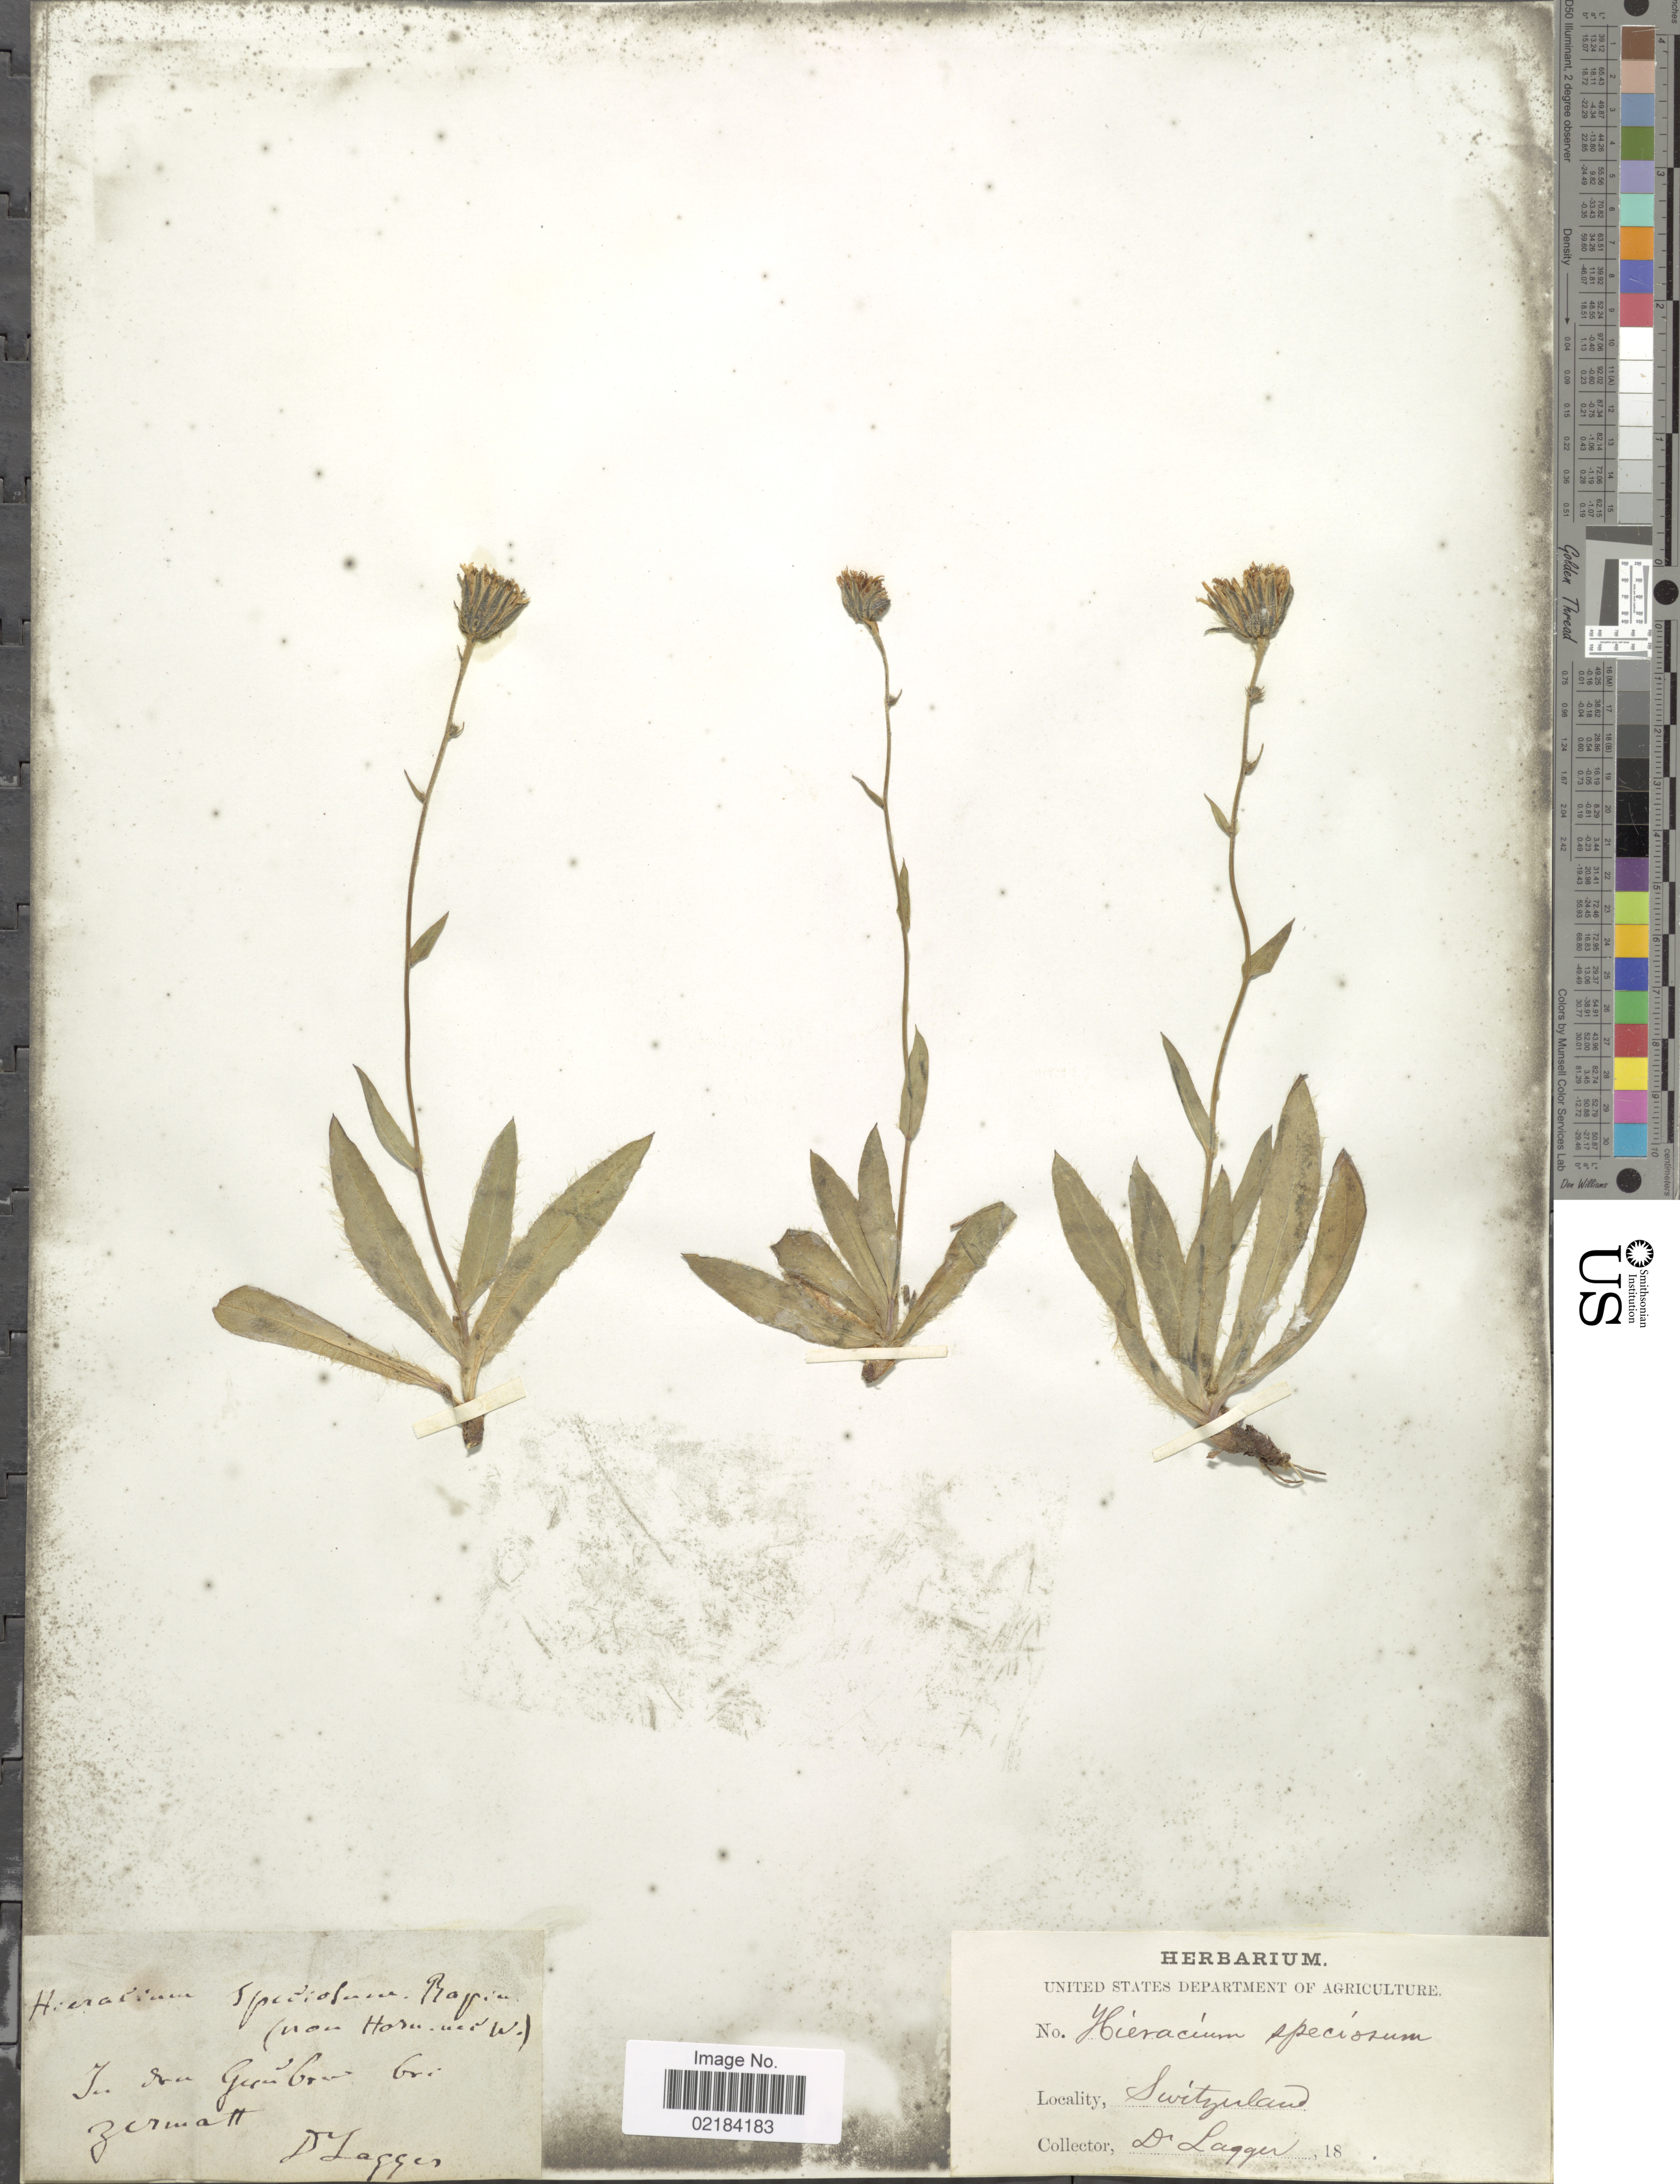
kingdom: Plantae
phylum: Tracheophyta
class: Magnoliopsida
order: Asterales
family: Asteraceae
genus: Hieracium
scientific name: Hieracium speciosum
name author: Hornem.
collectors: F. J. Lagger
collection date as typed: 18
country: Switzerland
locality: In den [illegible text] br Zermatt